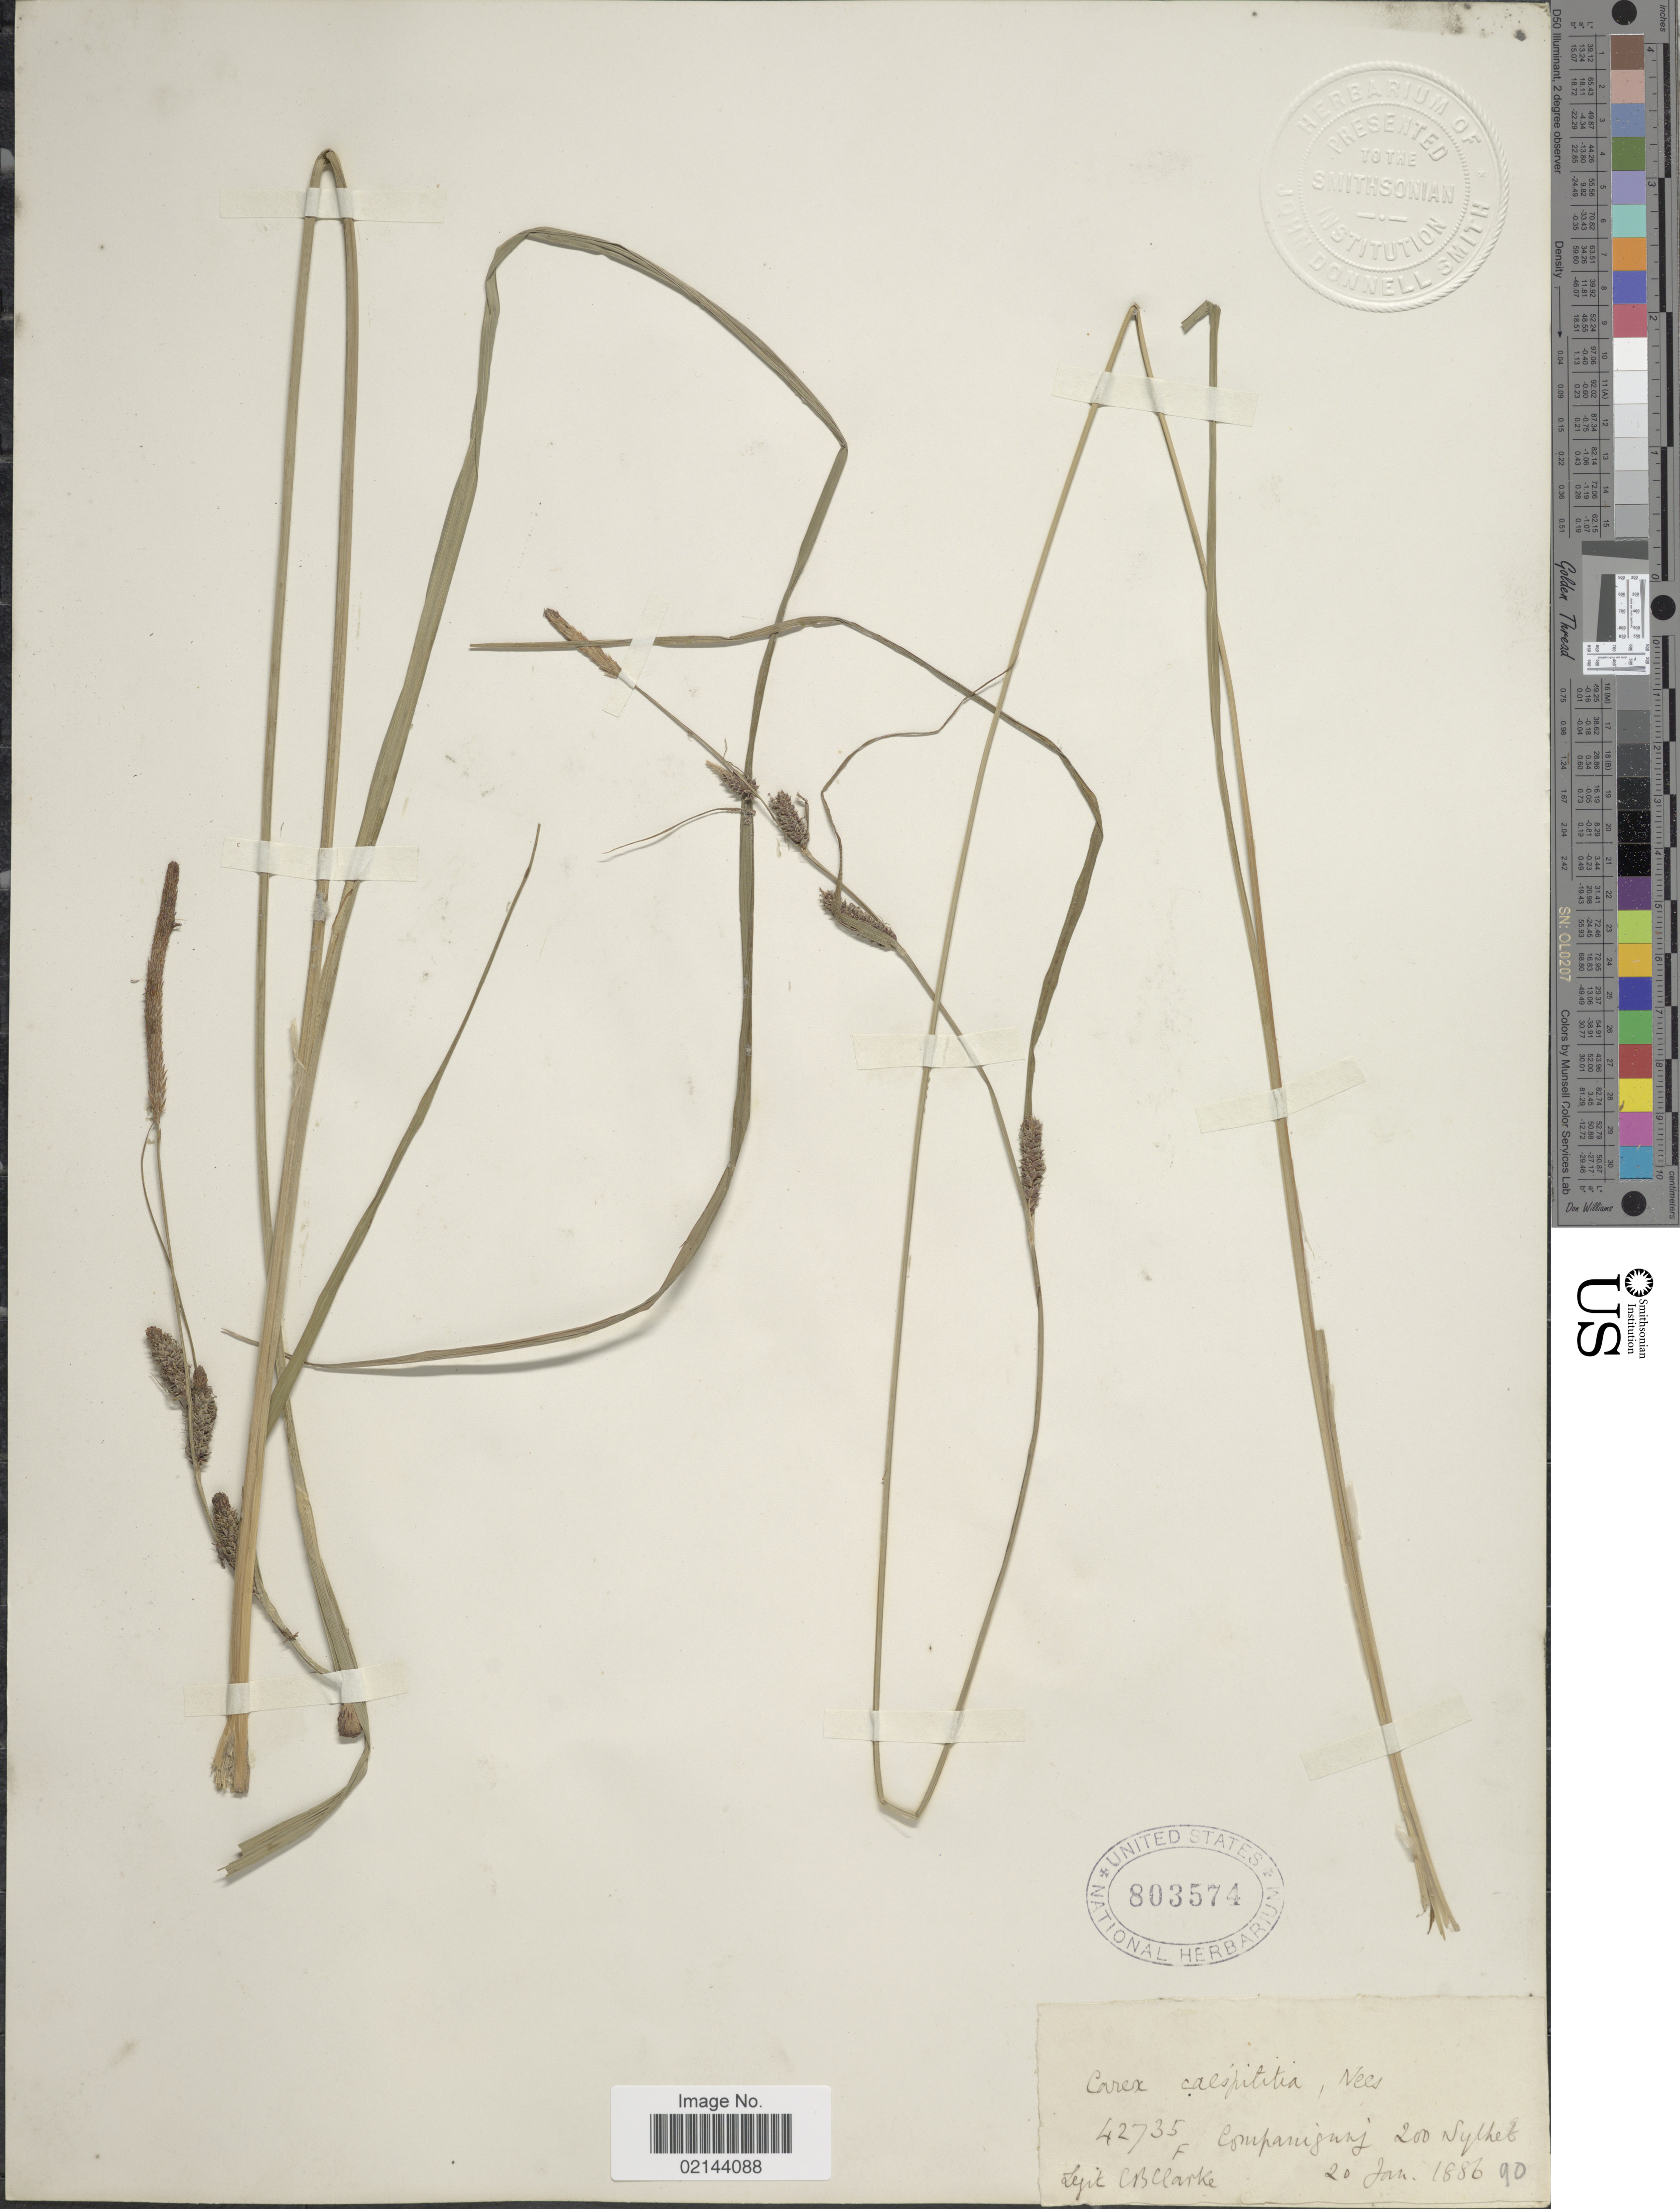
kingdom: Plantae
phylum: Tracheophyta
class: Liliopsida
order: Poales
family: Cyperaceae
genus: Carex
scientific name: Carex cespitosa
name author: L.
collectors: C. B. Clarke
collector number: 42735F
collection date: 1886-01-20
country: Bangladesh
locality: Companiganj, 200 Sylhet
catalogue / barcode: US 803574